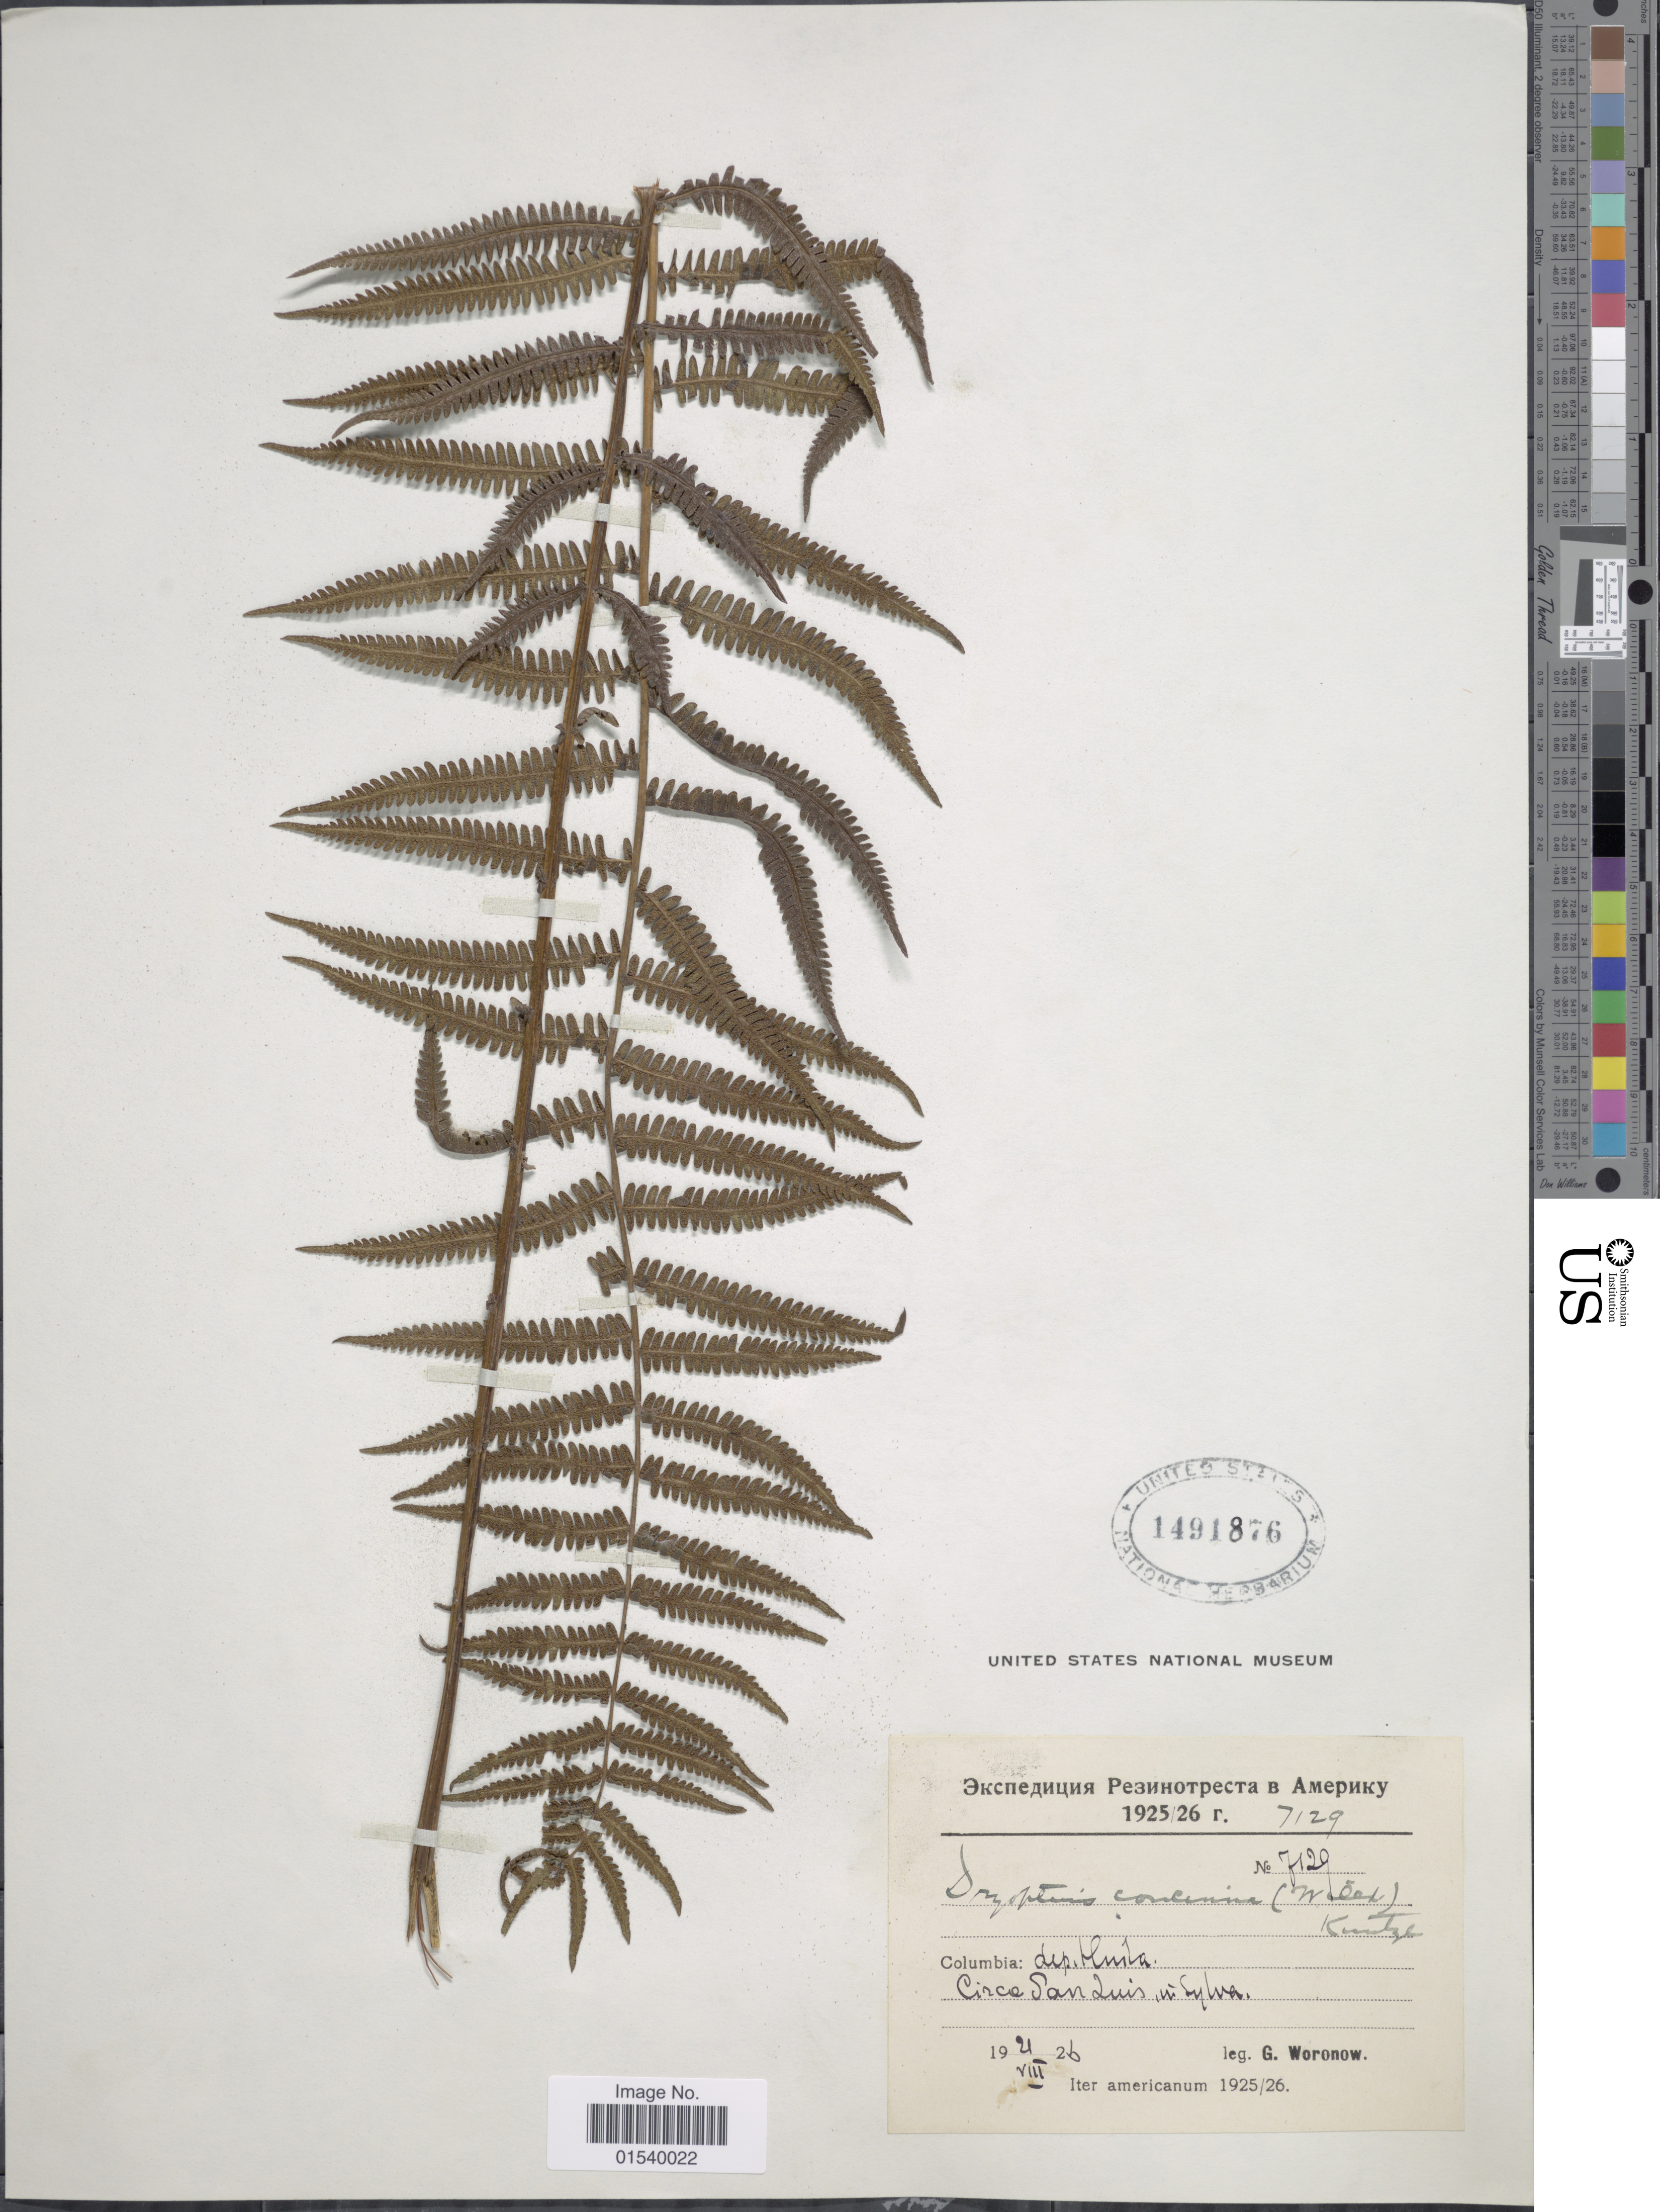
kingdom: Plantae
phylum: Tracheophyta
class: Polypodiopsida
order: Polypodiales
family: Thelypteridaceae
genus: Amauropelta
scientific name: Amauropelta concinna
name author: (Willd.) Pic. Serm.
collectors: G. Woronow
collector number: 7129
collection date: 1926-08-21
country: Colombia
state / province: Huila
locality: Dep. Huila, Circa San Luis, in Sylva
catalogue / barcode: US 1491876